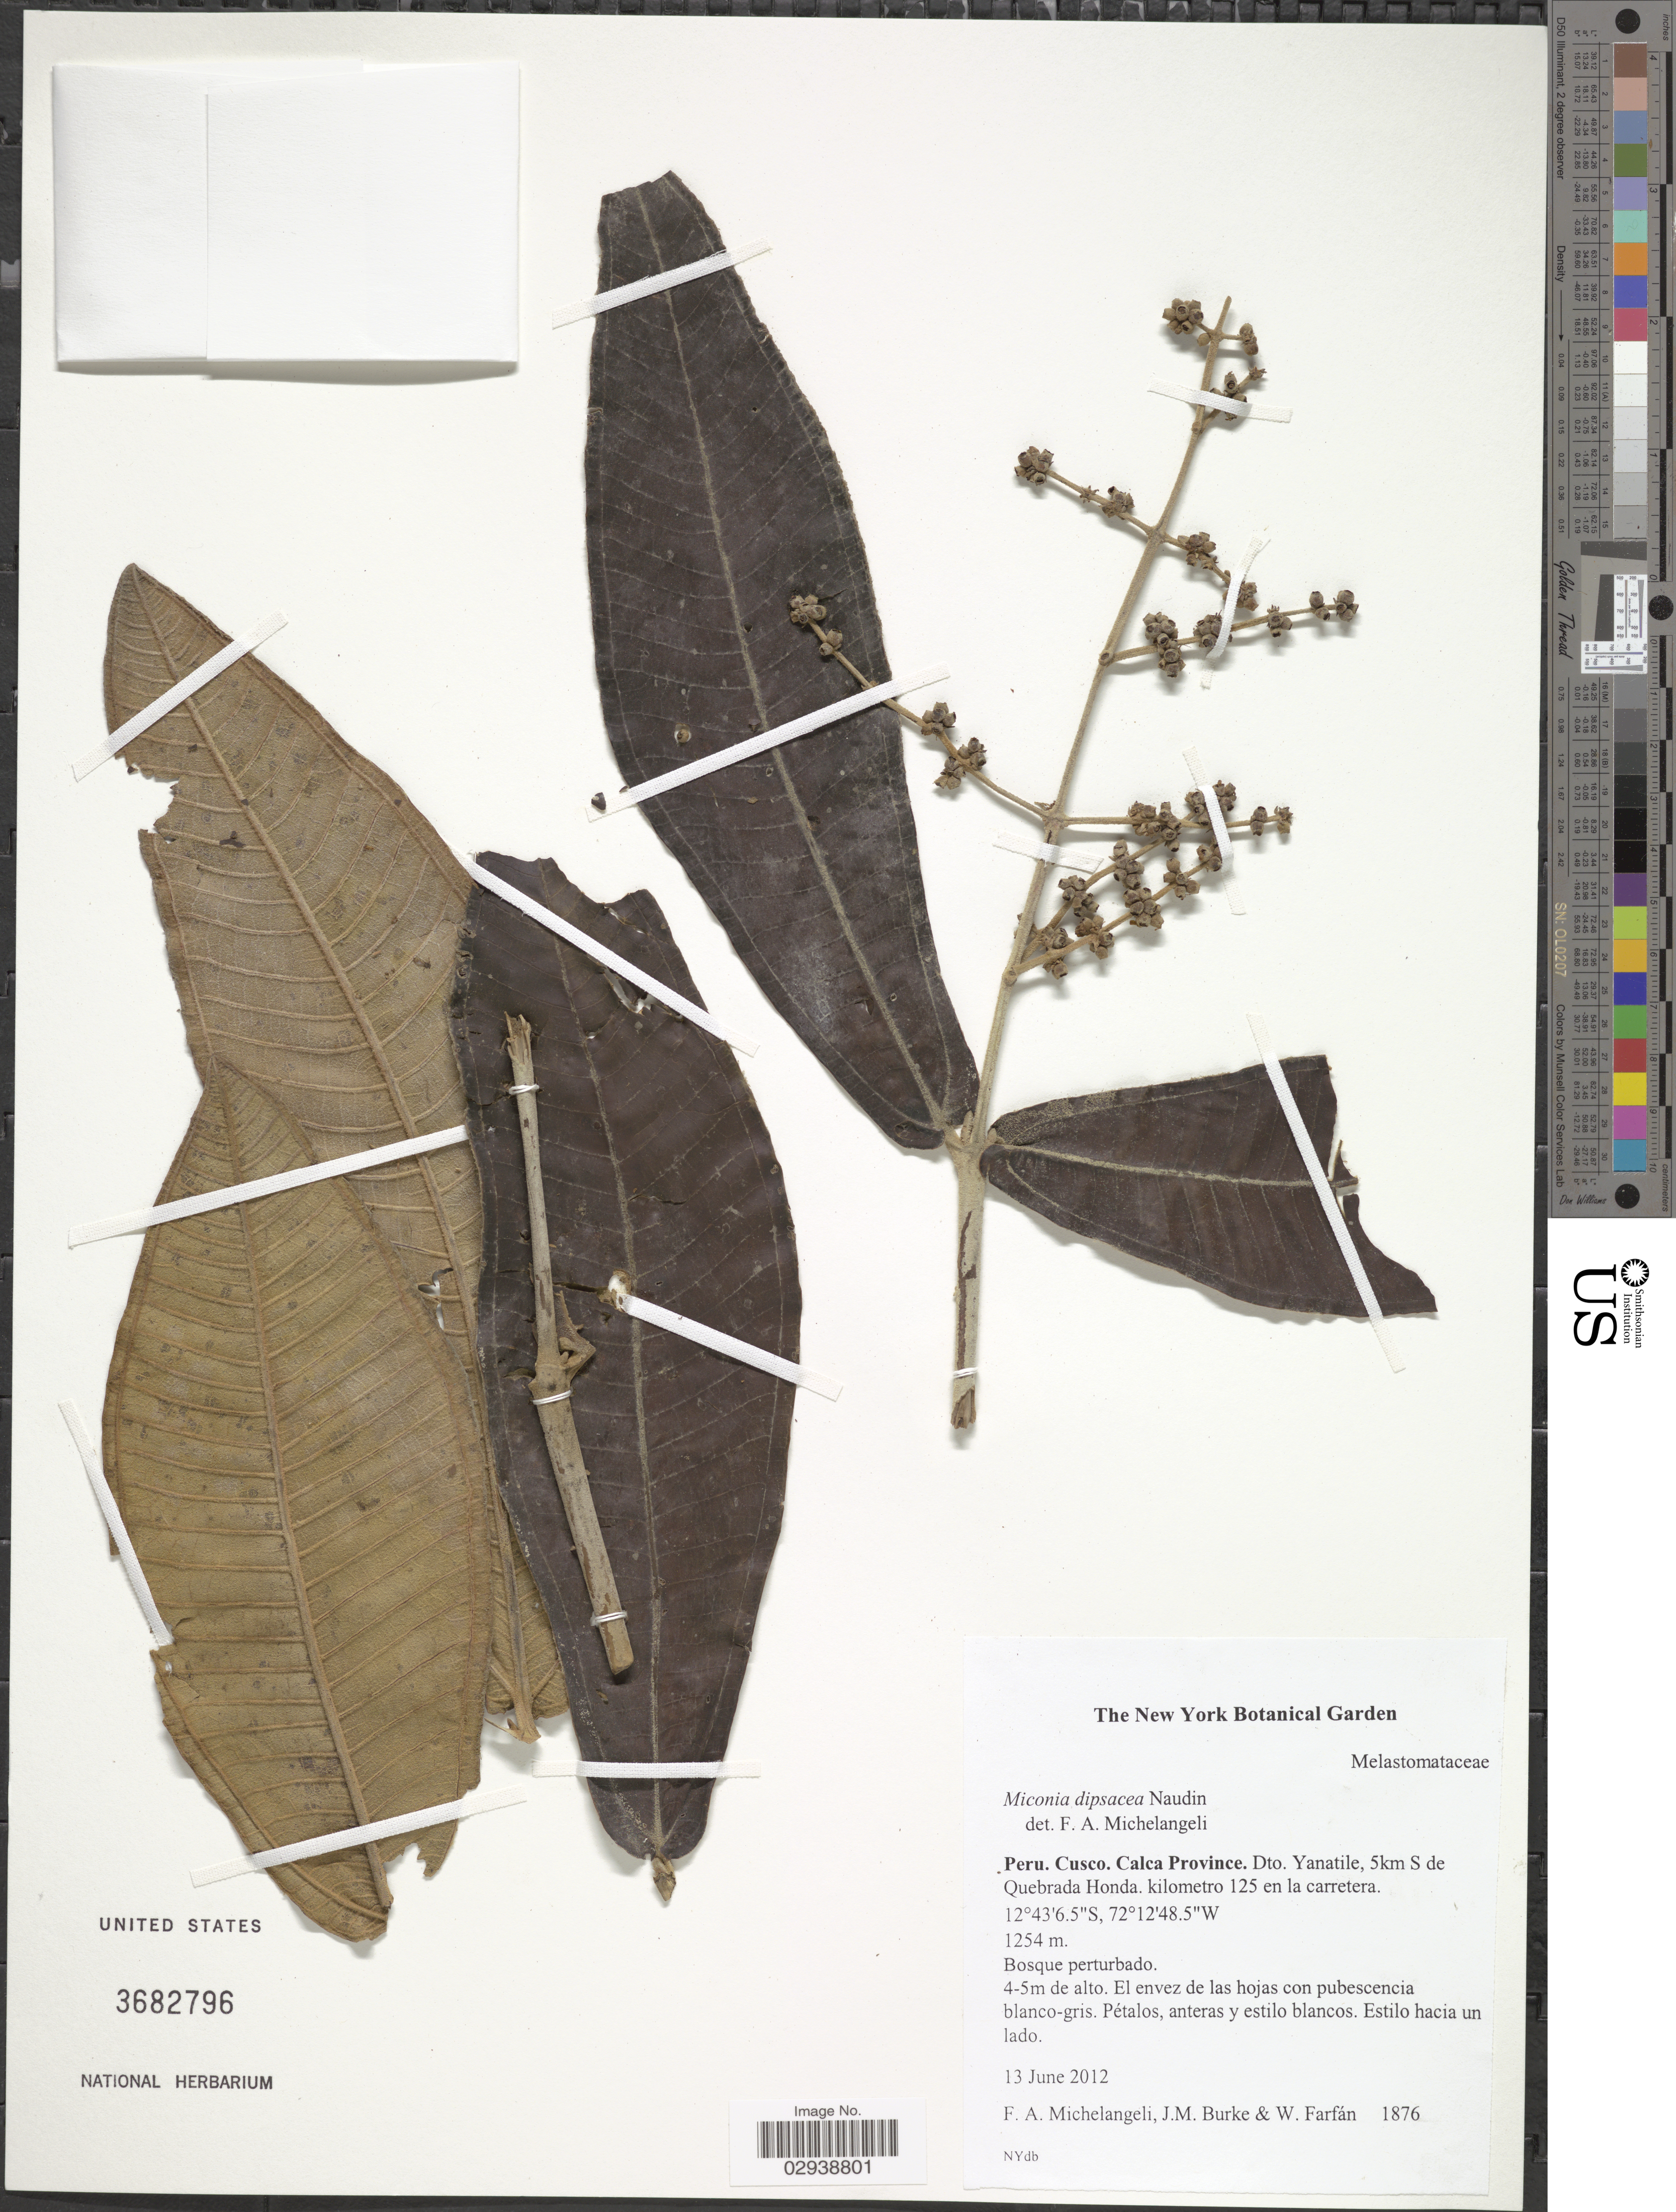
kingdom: Plantae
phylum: Tracheophyta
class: Magnoliopsida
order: Myrtales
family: Melastomataceae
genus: Miconia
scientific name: Miconia dipsacea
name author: Naudin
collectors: F. A. Michelangeli, Jac. M. Burke & W. Farfán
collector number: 1876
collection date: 2012-06-13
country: Peru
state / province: Cusco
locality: Calca Province, Dto. Yanatile, 5km S de Quebrada Honda, kilometro 125 en la carretera.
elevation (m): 1254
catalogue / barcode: US 3682796